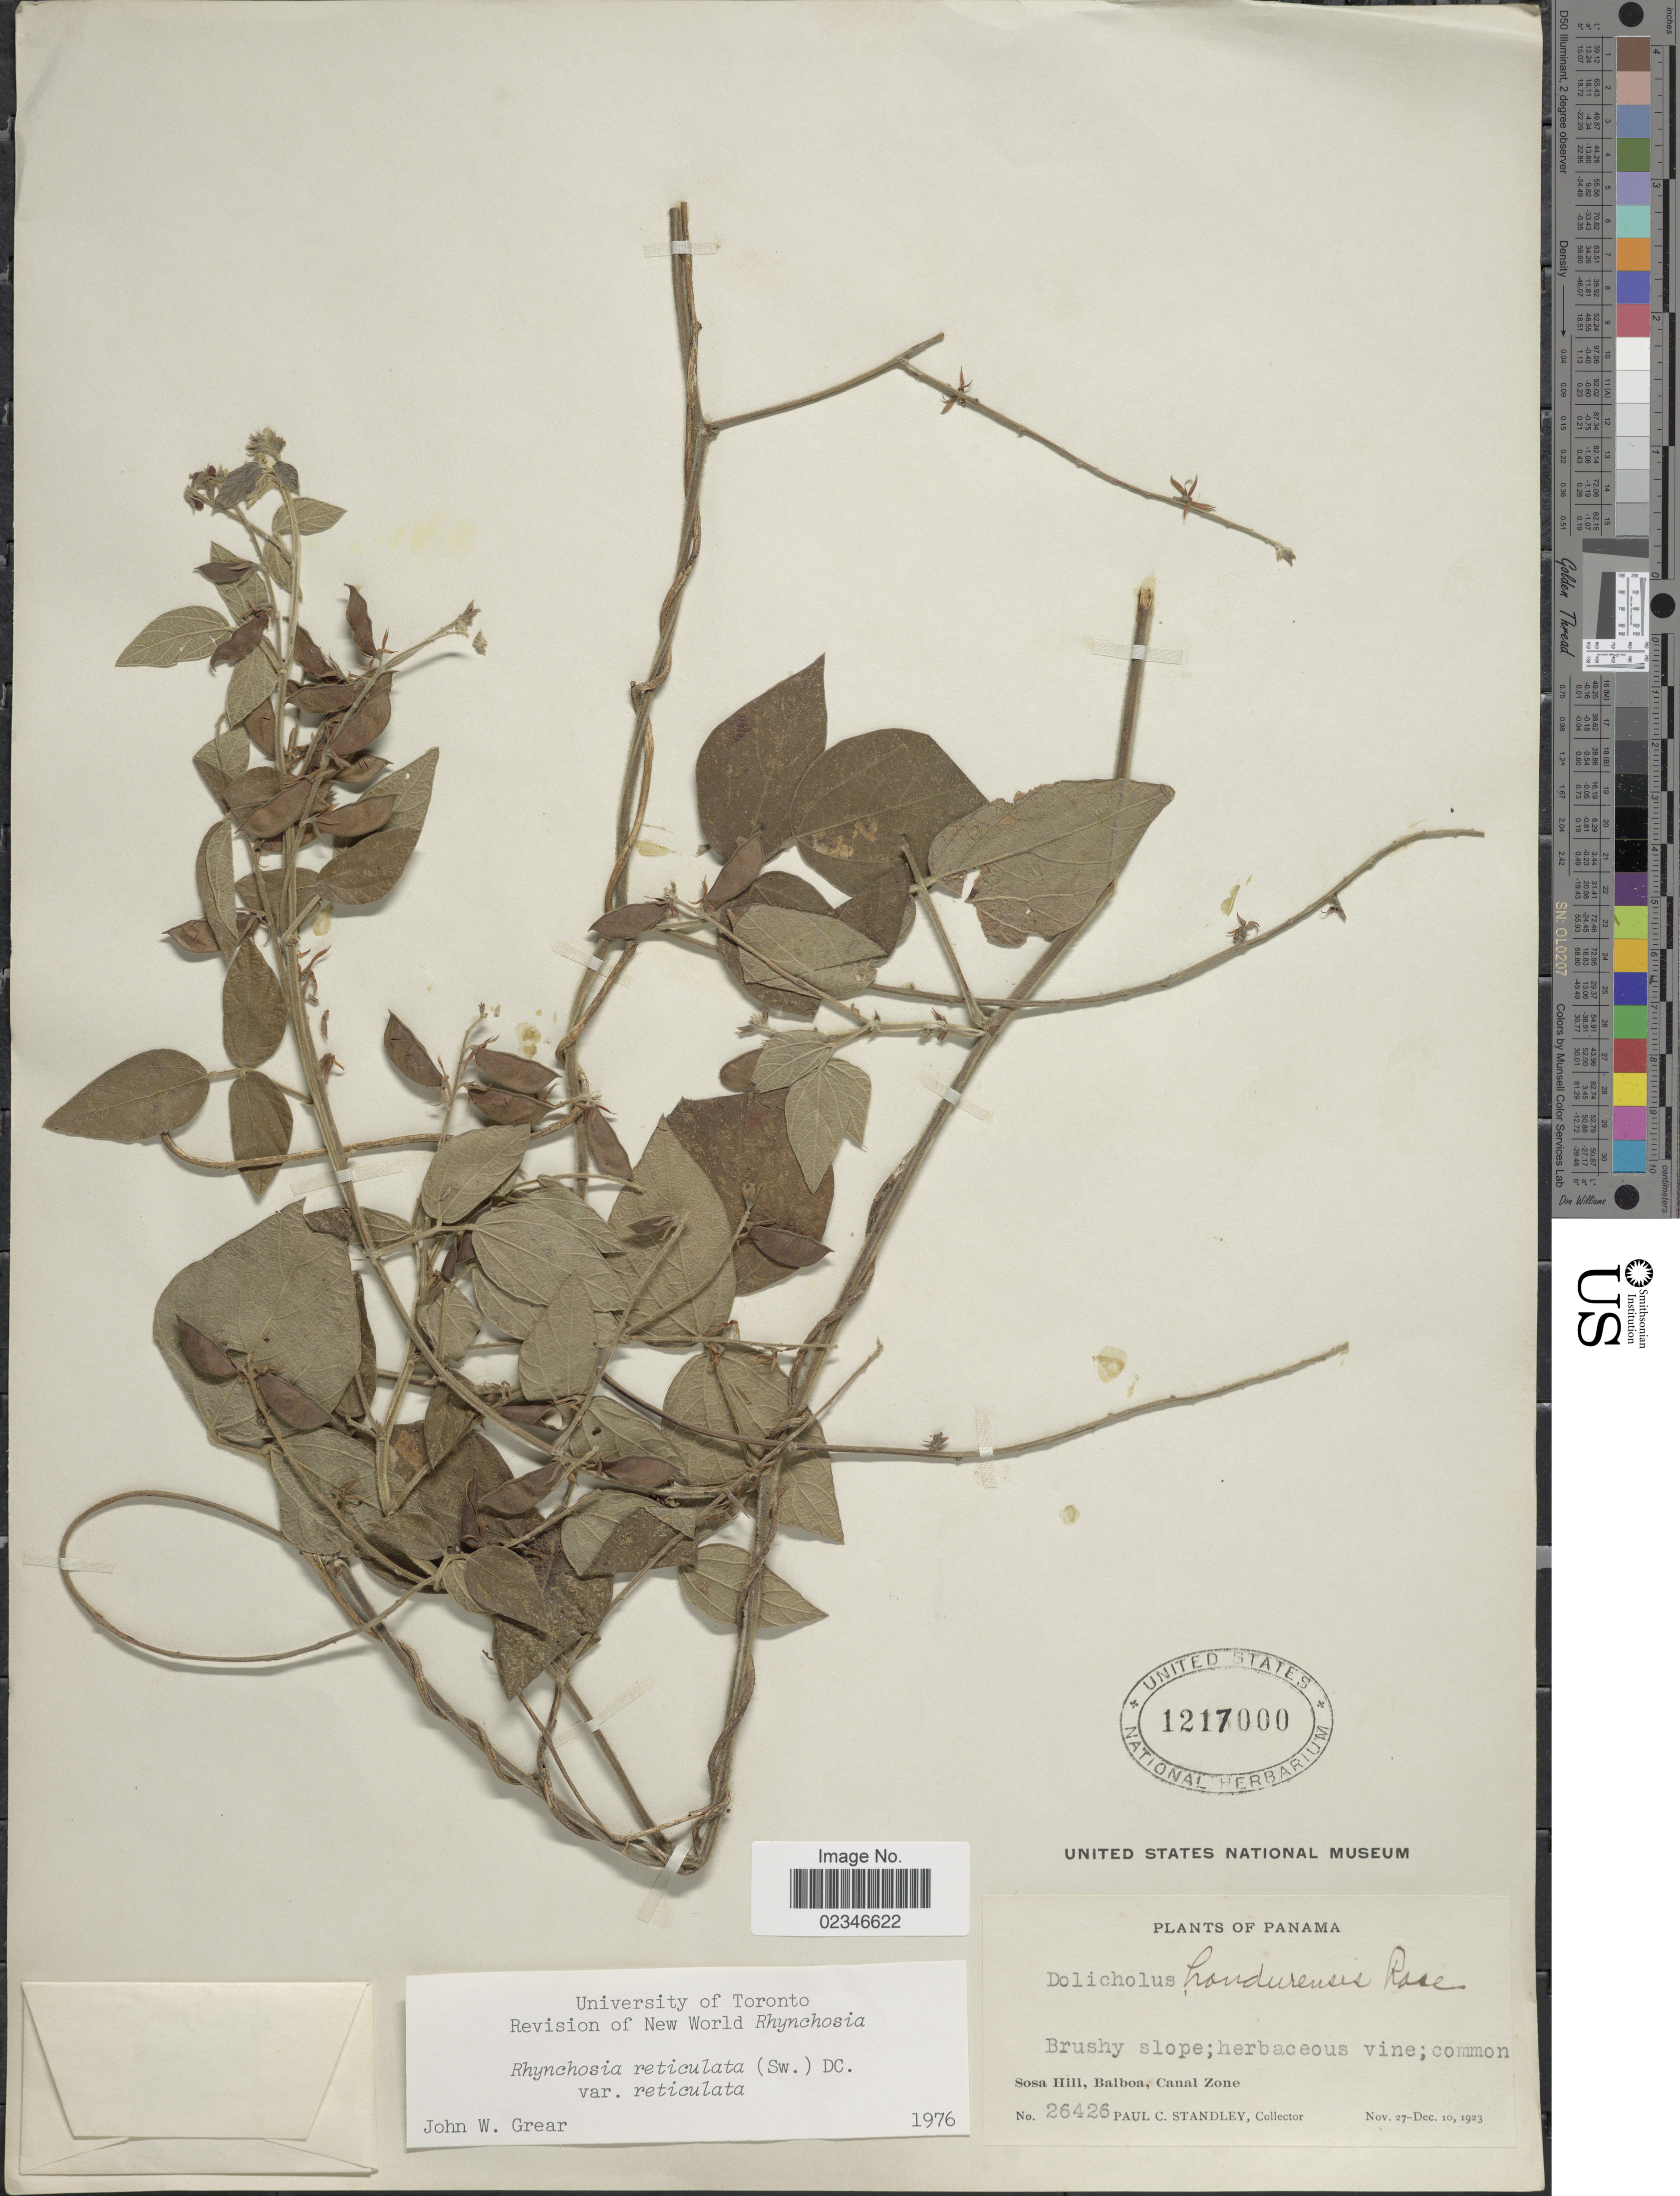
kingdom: Plantae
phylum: Tracheophyta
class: Magnoliopsida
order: Fabales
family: Fabaceae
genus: Rhynchosia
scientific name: Rhynchosia reticulata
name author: (Sw.) DC.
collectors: P. C. Standley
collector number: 26426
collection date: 1923-11-27/1923-12-10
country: Panama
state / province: Colón / Panamá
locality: Sosa Hill, Balboa, Canal Zone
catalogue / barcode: US 1217000